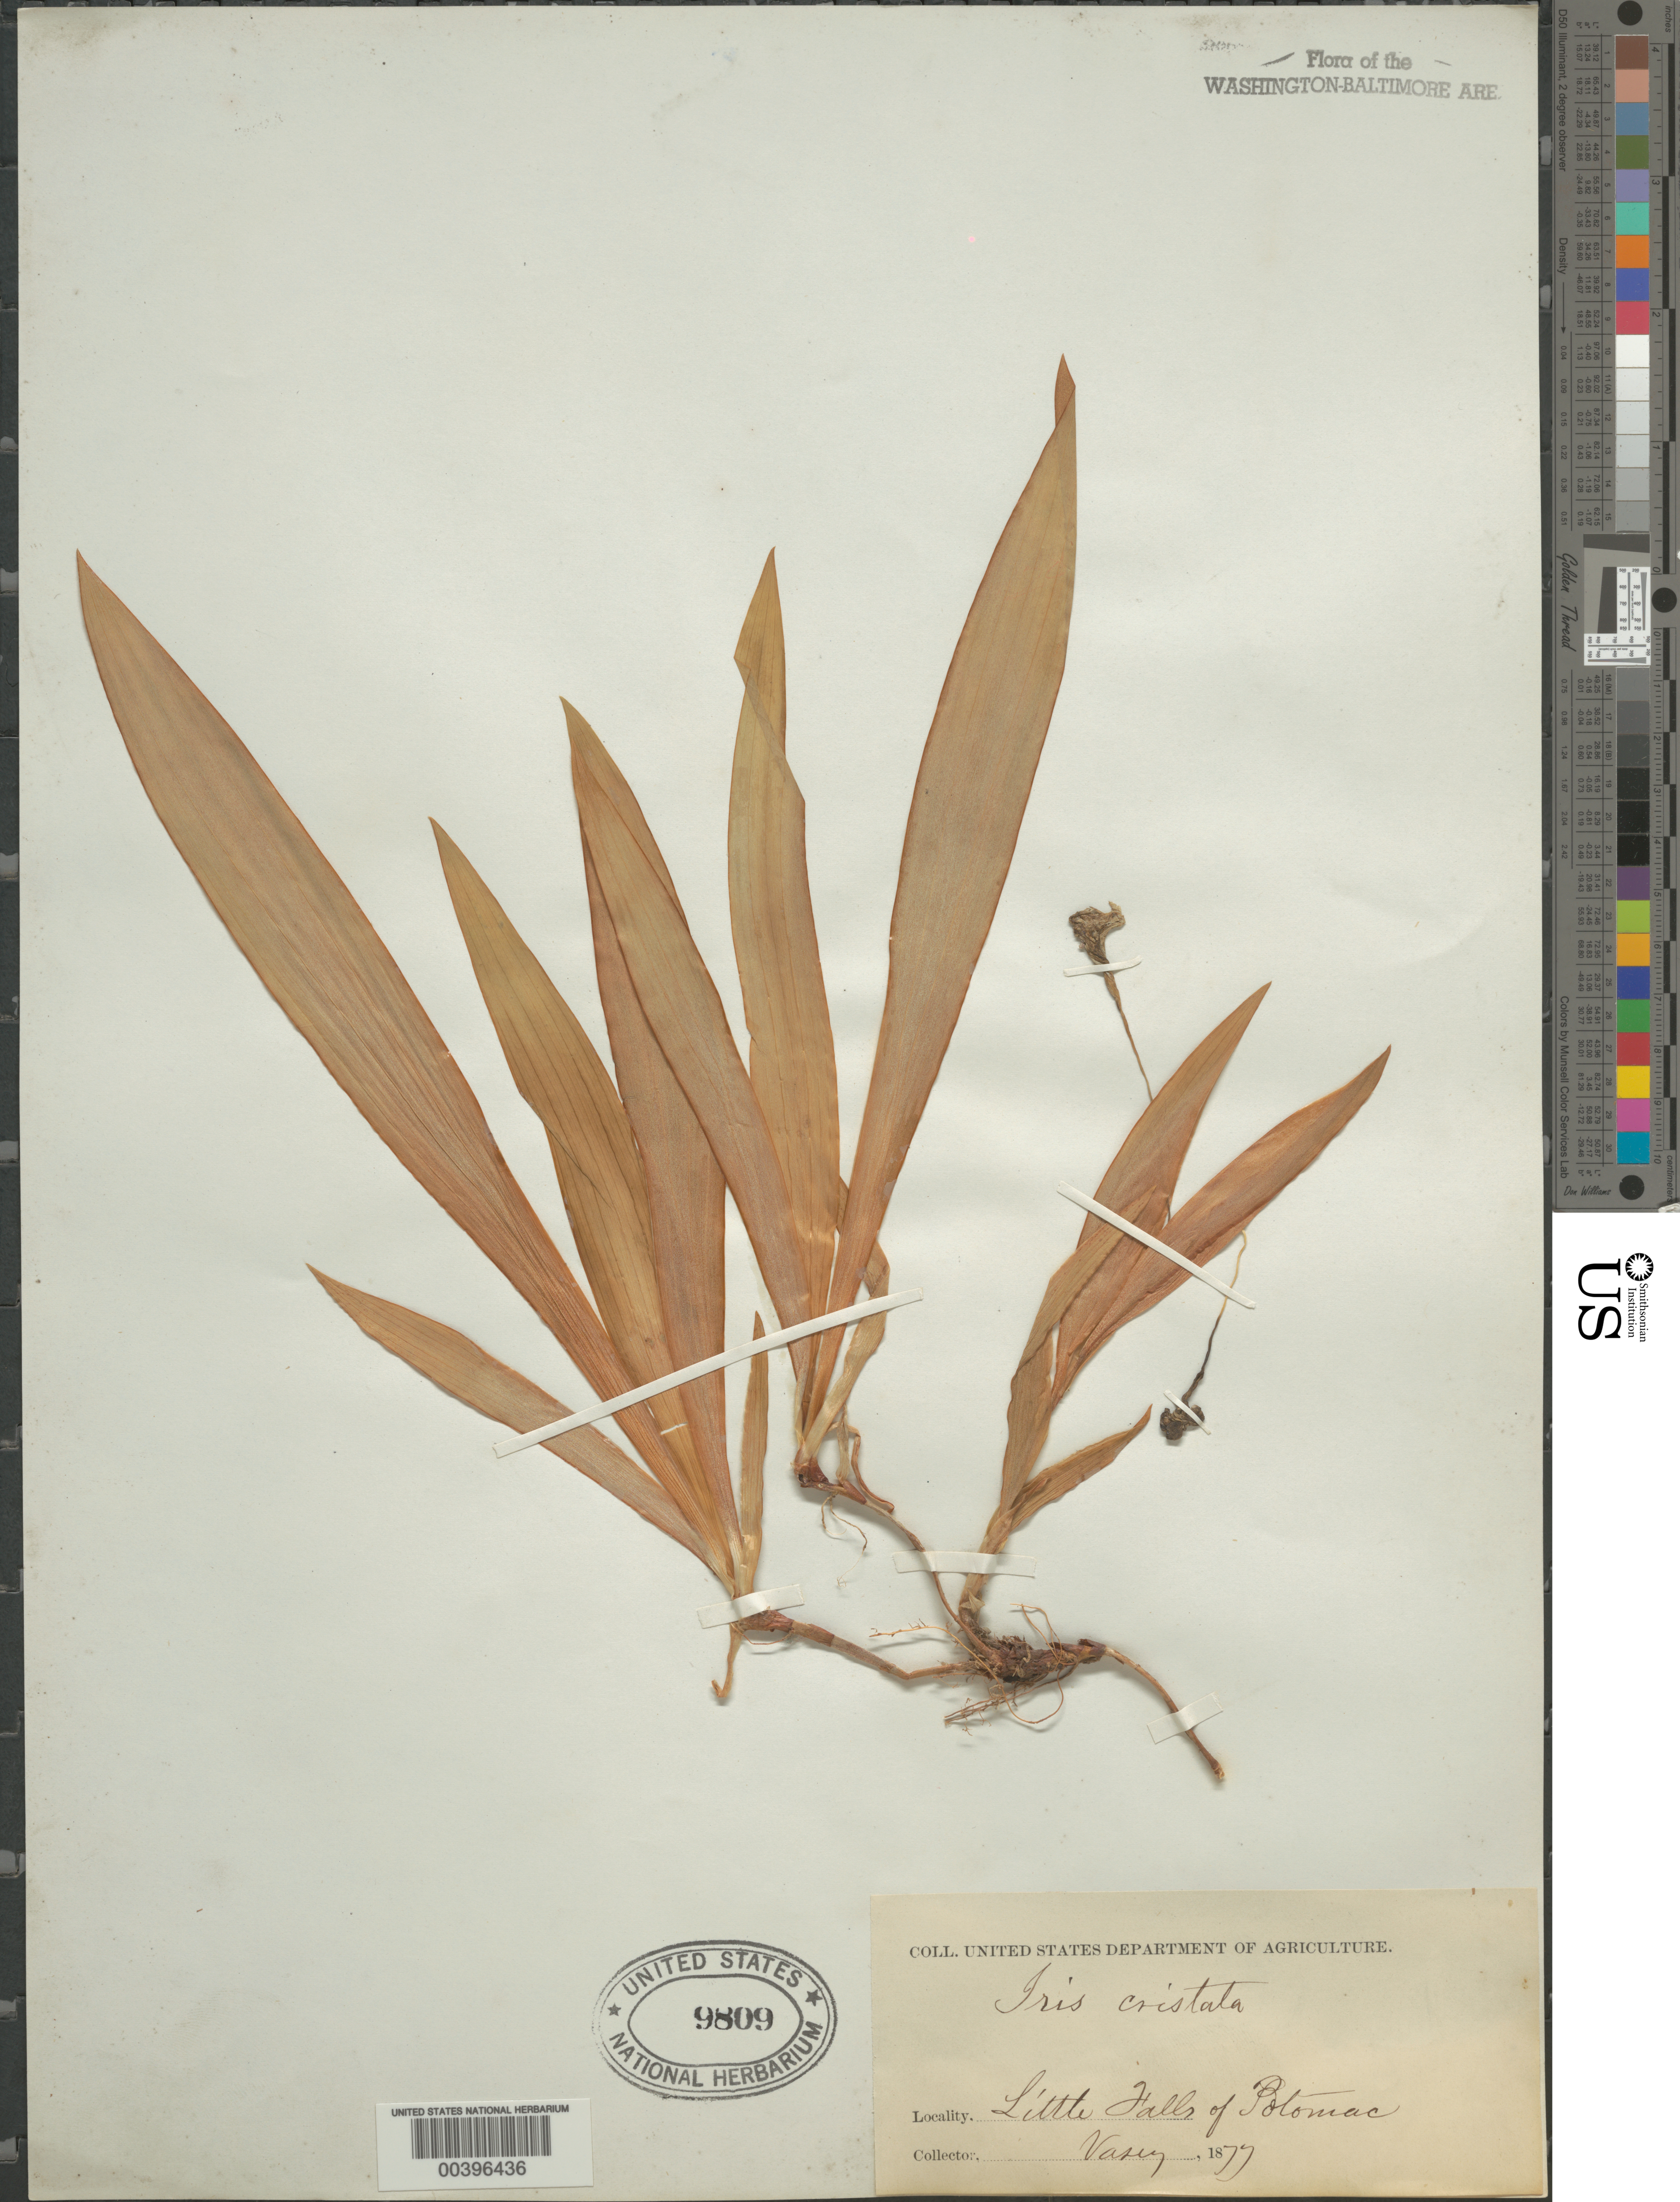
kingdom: Plantae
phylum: Tracheophyta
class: Liliopsida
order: Asparagales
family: Iridaceae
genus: Iris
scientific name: Iris cristata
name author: Aiton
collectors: G. Vasey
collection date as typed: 1877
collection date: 1877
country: United States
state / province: Maryland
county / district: Montgomery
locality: Little Falls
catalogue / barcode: US 9809